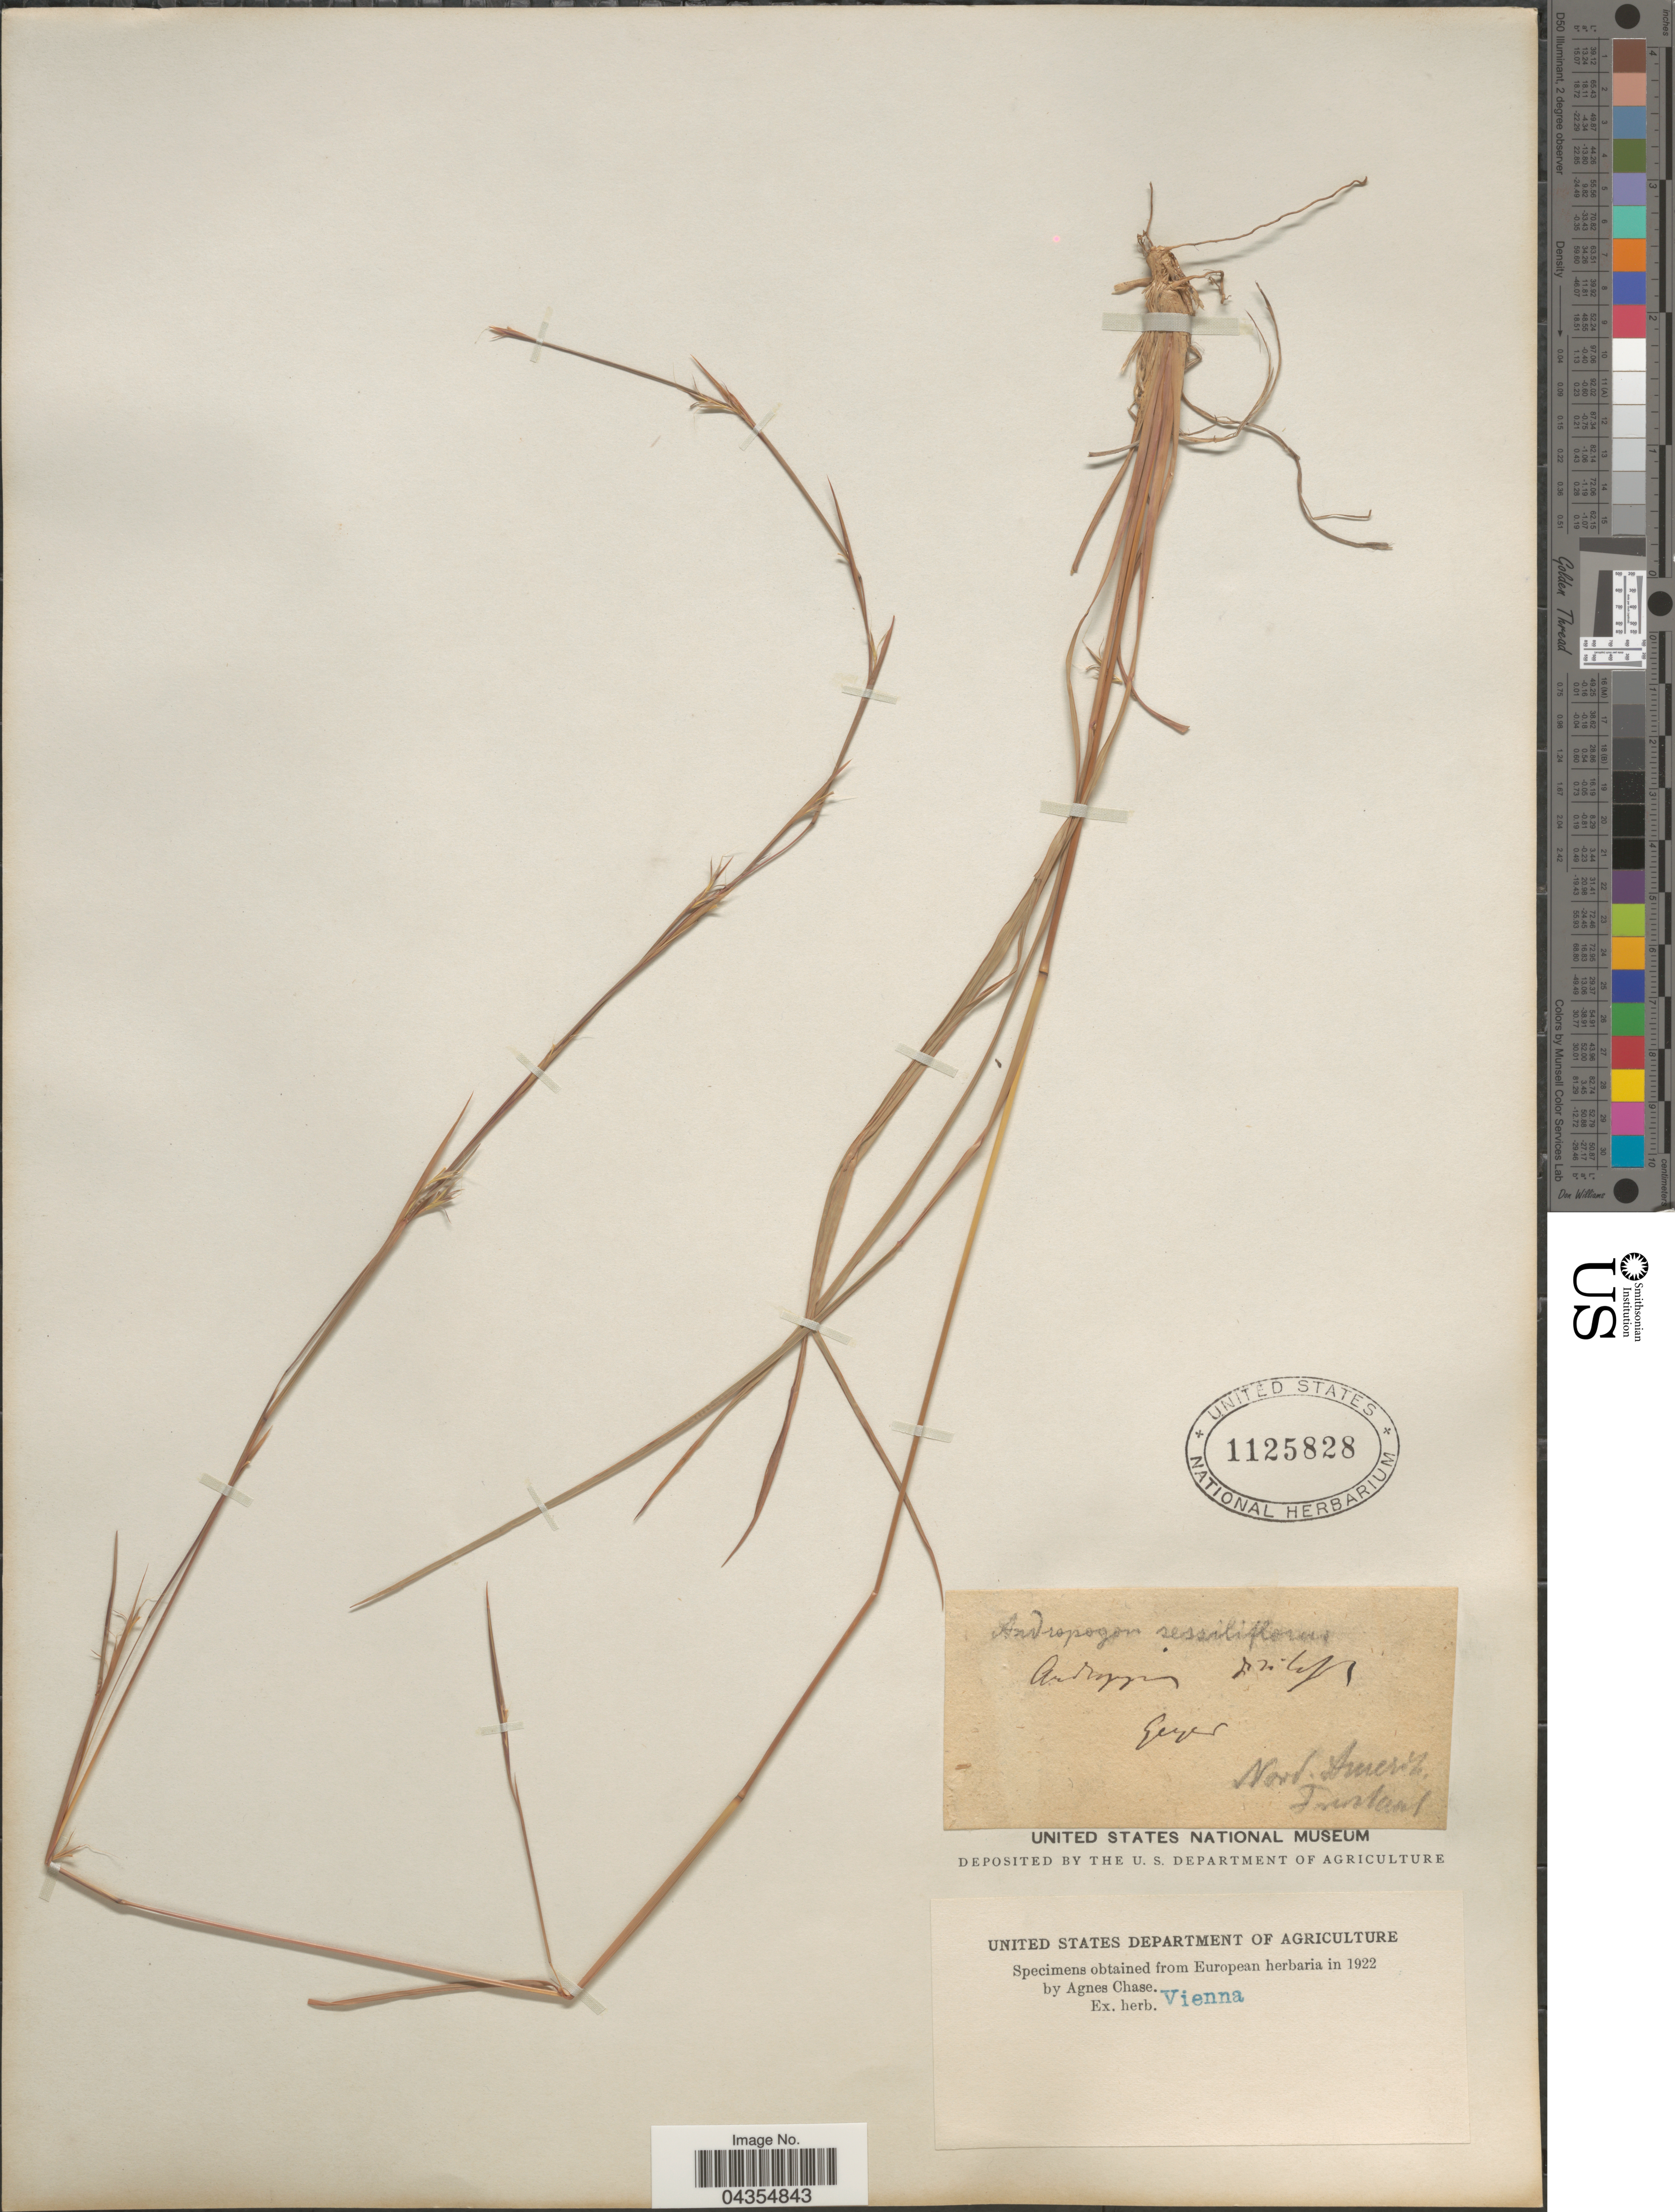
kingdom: Plantae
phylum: Tracheophyta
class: Liliopsida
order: Poales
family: Poaceae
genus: Schizachyrium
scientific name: Schizachyrium sanguineum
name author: (Retz.) Alston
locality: Nord Americ. Geyer [interpreted].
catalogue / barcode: US 1125828